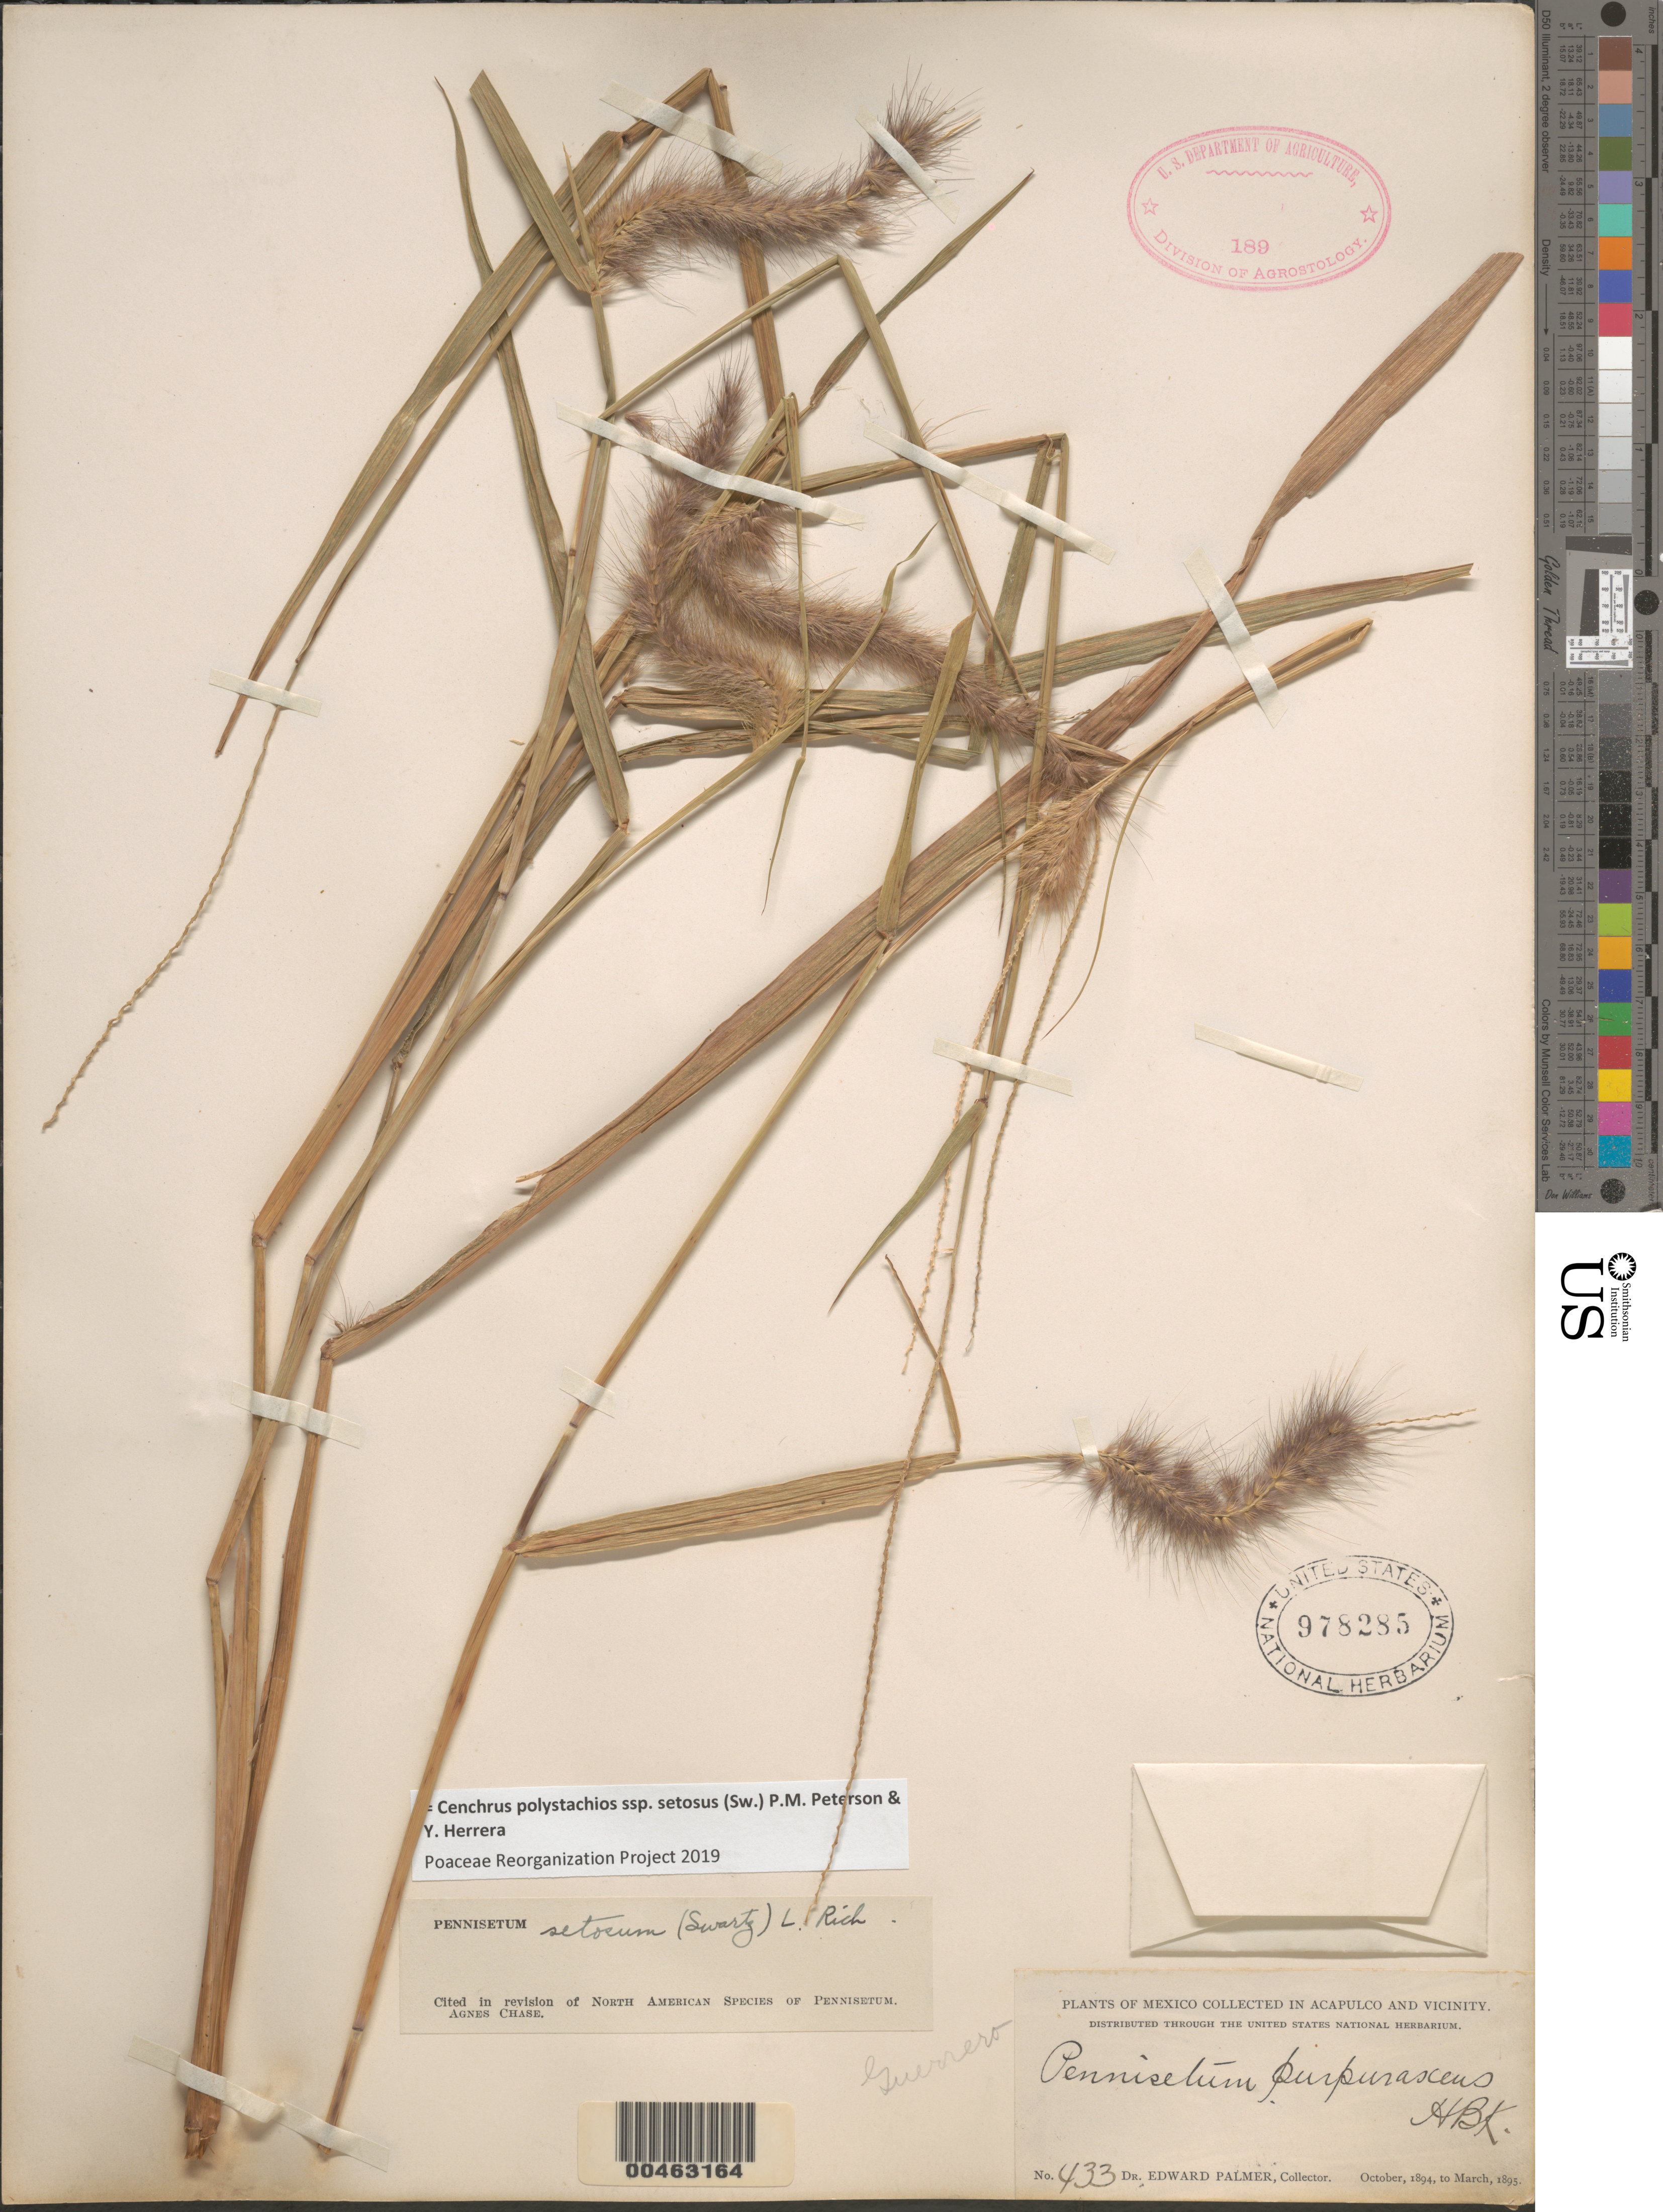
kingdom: Plantae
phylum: Tracheophyta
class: Liliopsida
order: Poales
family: Poaceae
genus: Cenchrus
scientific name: Cenchrus polystachios subsp. setosus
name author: (Sw.) P.M. Peterson & Y. Herrera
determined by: Poaceae Reorganization Project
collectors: E. Palmer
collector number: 433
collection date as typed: Oct 1894 to Mar 1895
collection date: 1894-10/1895-03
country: Mexico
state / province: Guerrero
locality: Acapulco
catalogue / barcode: US 978285